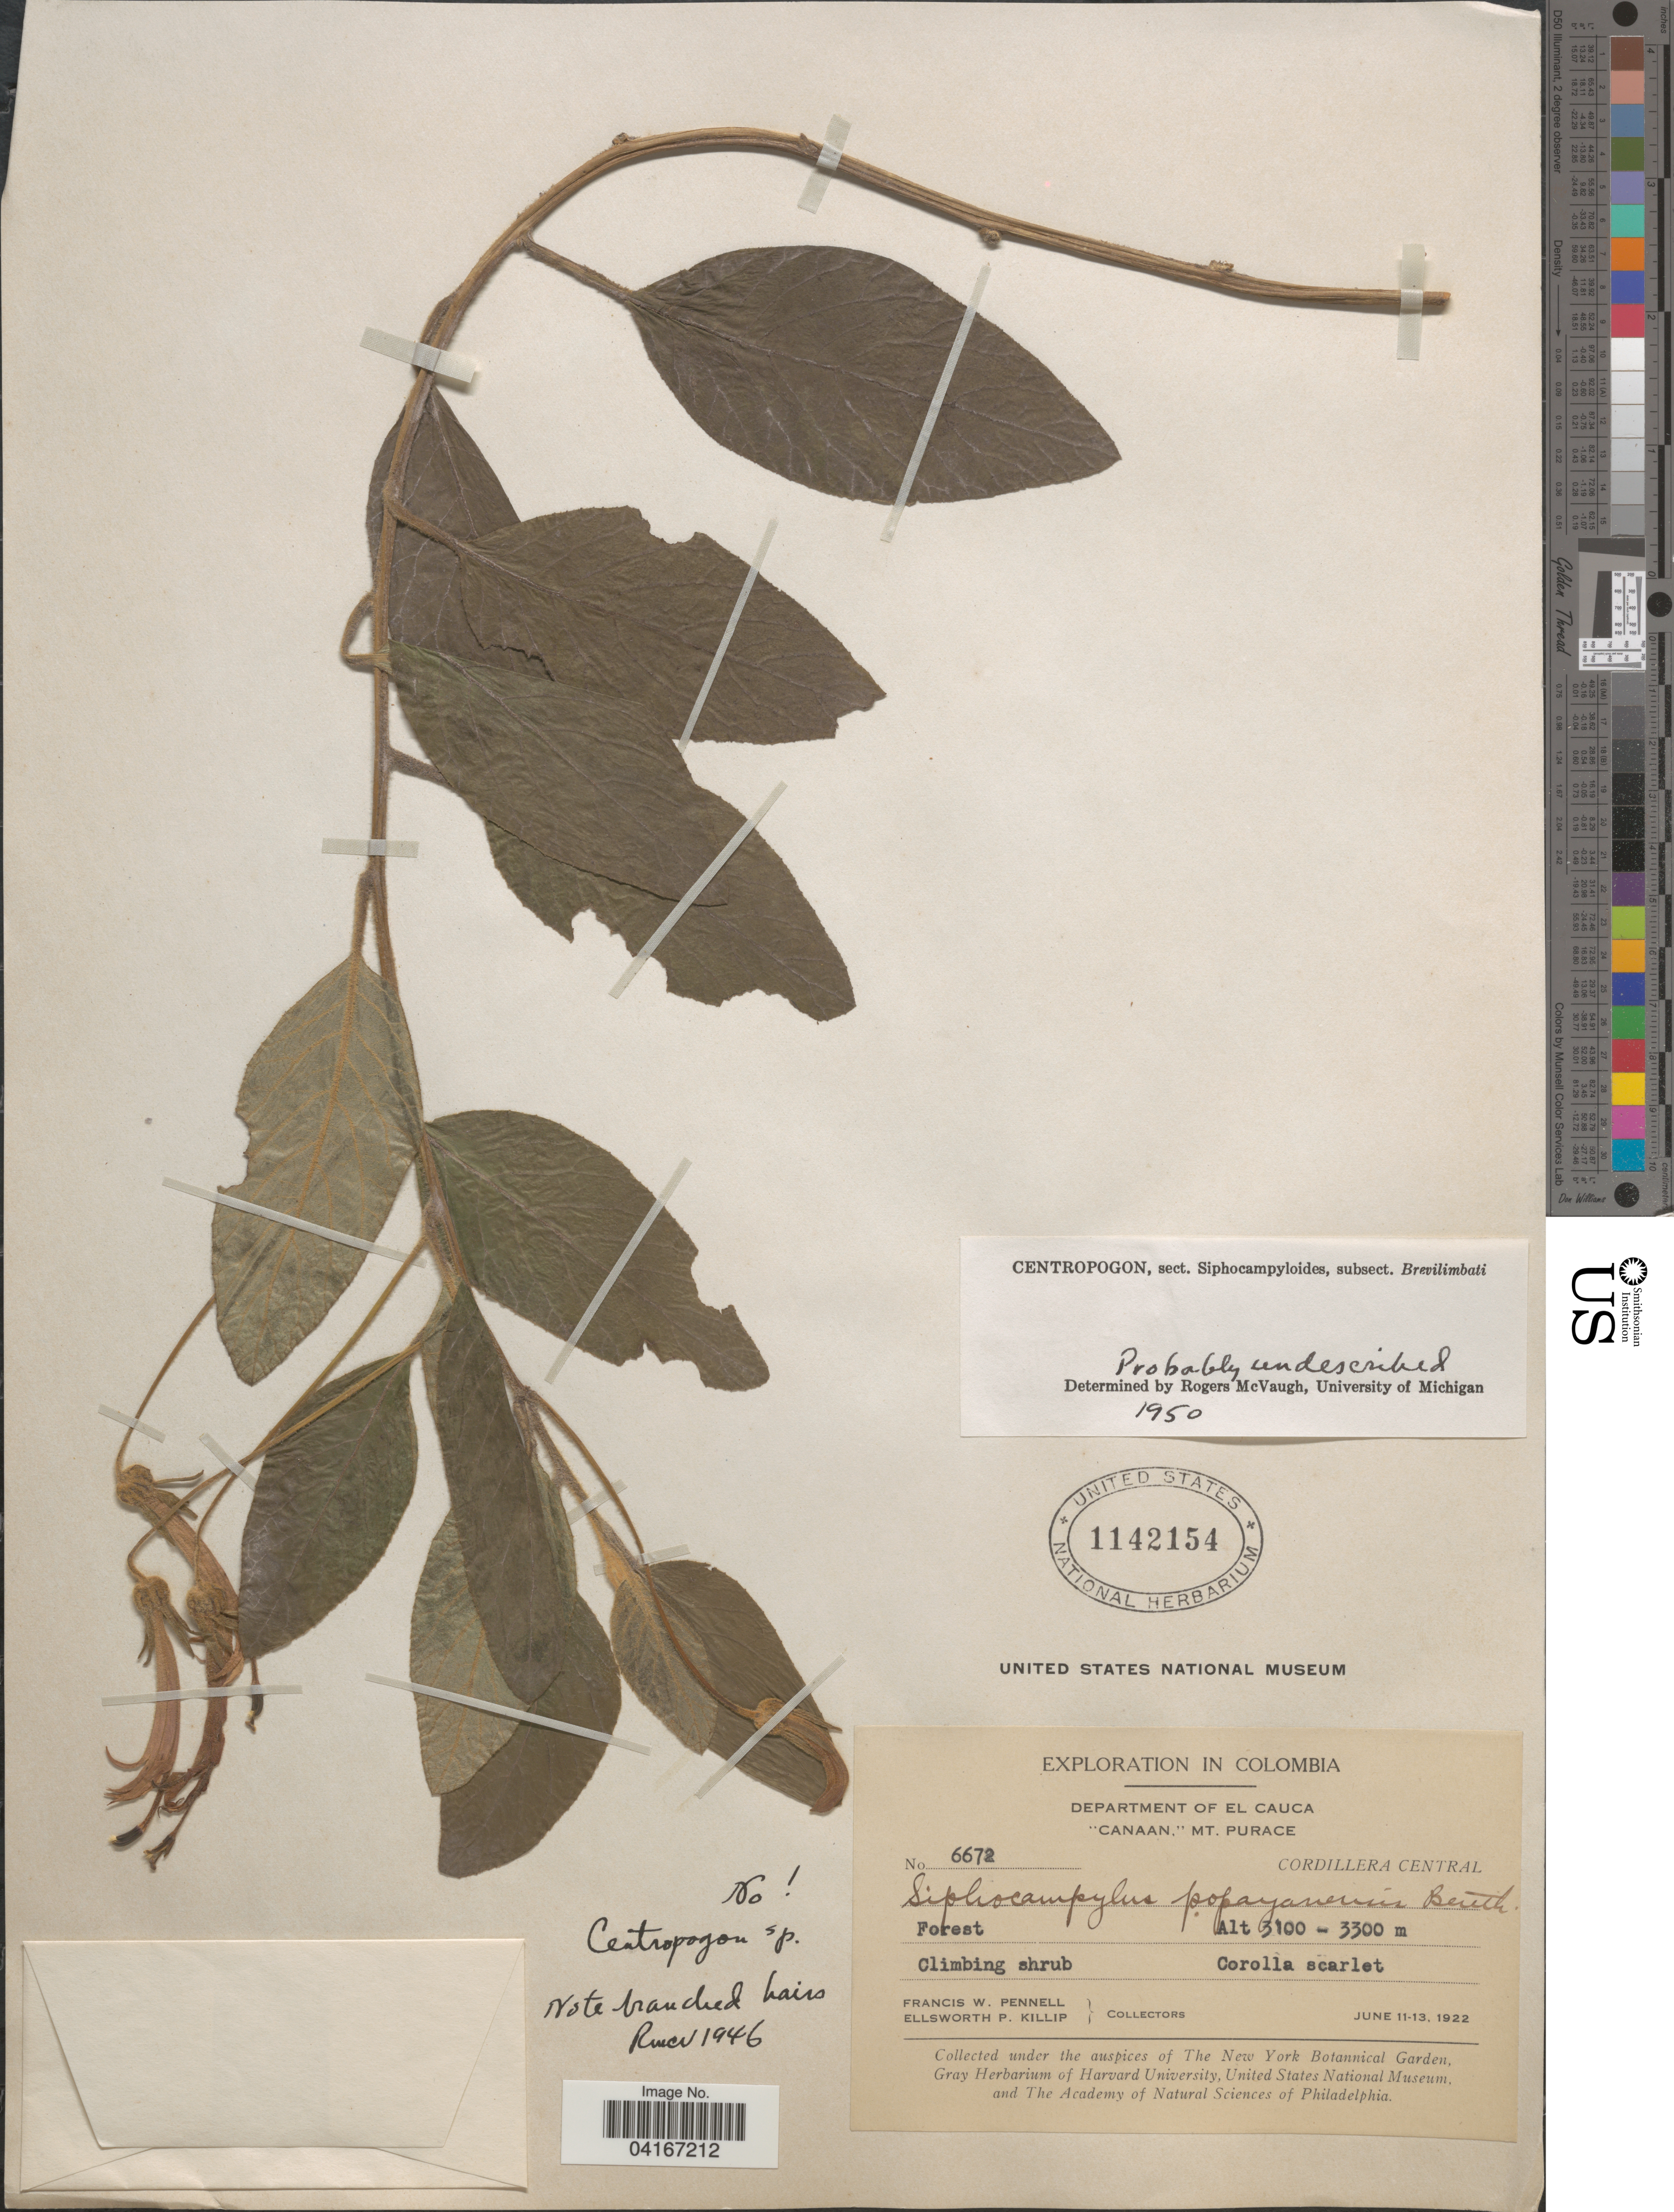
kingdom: Plantae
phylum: Tracheophyta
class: Magnoliopsida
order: Asterales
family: Campanulaceae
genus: Centropogon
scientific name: Centropogon sp.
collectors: F. W. Pennell & E. P. Killip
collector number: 6672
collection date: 1922-06-11/1922-06-13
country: Colombia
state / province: Cauca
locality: Exploration in Colombia. Department of El Cauca. "Canaan", Mt. Purace. Cordillera Central.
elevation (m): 3100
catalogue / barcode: US 1142154